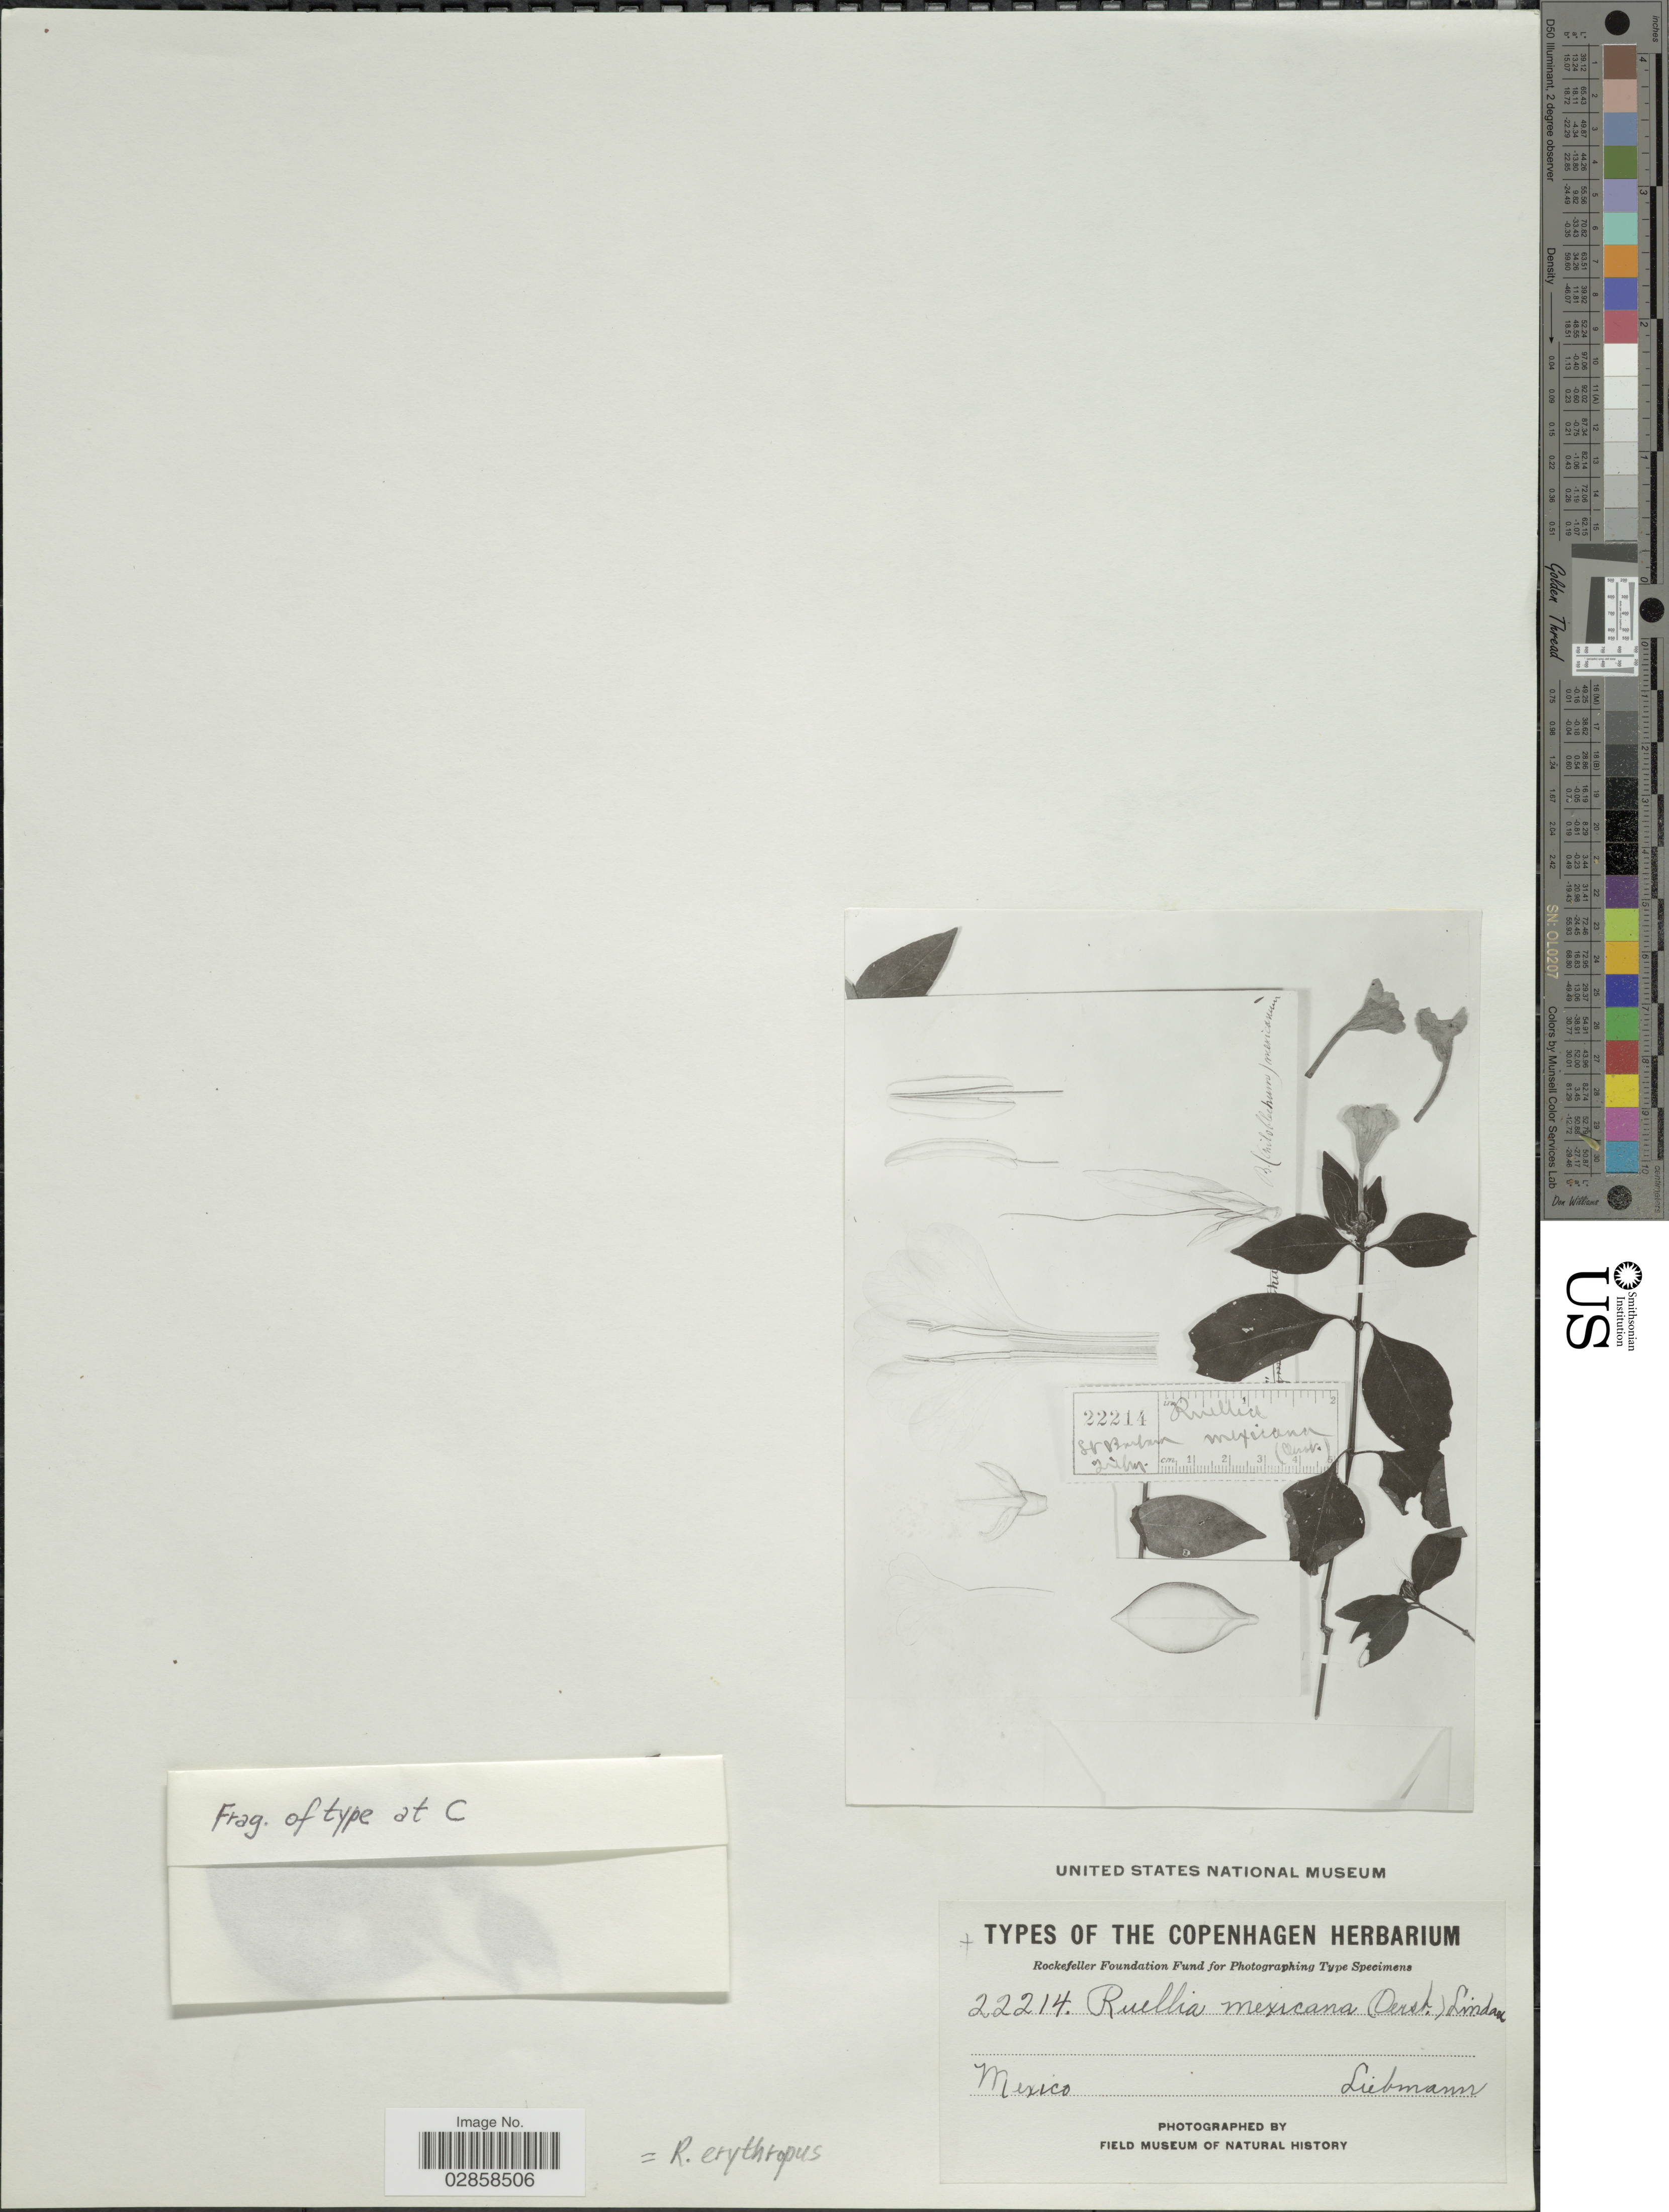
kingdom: Plantae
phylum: Tracheophyta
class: Magnoliopsida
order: Lamiales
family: Acanthaceae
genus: Ruellia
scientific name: Ruellia erythropus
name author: (Nees) Lindau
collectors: Liebmann, --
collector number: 22214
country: Mexico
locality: St. Barbara